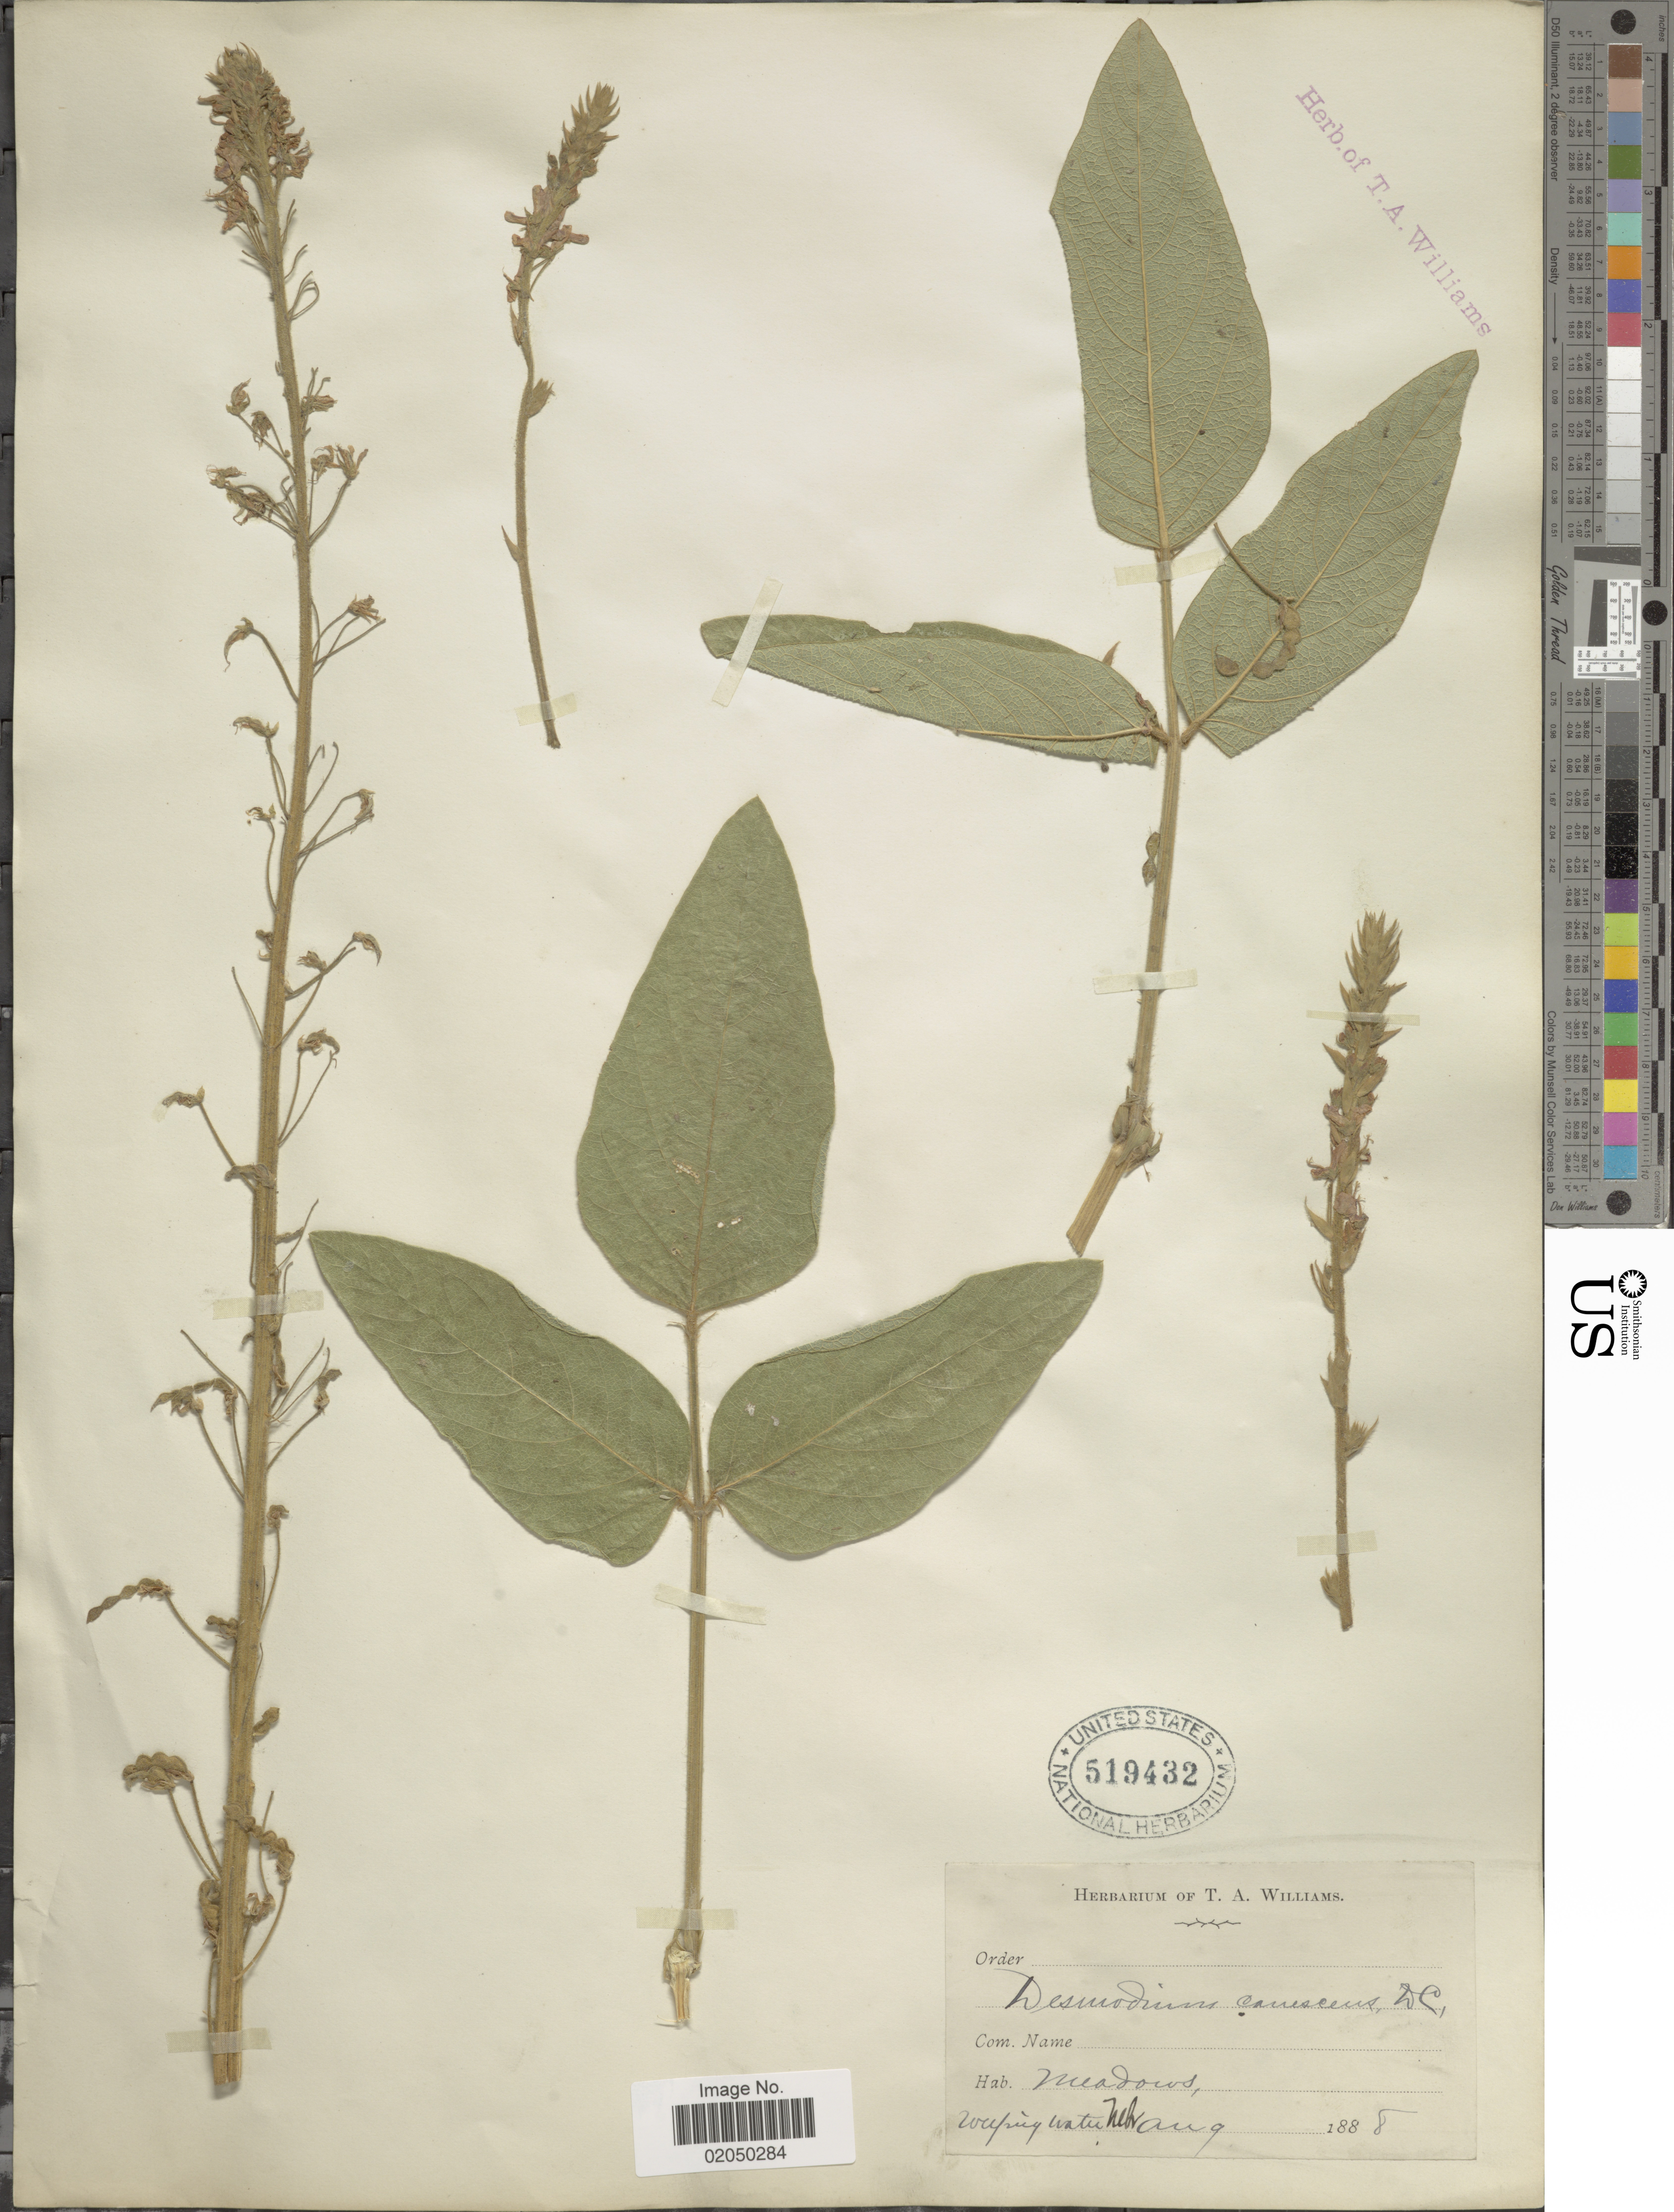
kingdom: Plantae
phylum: Tracheophyta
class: Magnoliopsida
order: Fabales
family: Fabaceae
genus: Desmodium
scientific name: Desmodium canescens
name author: (L.) DC.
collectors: ex herb. Thos. A. Williams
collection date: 1888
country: United States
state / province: Nebraska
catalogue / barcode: US 519432